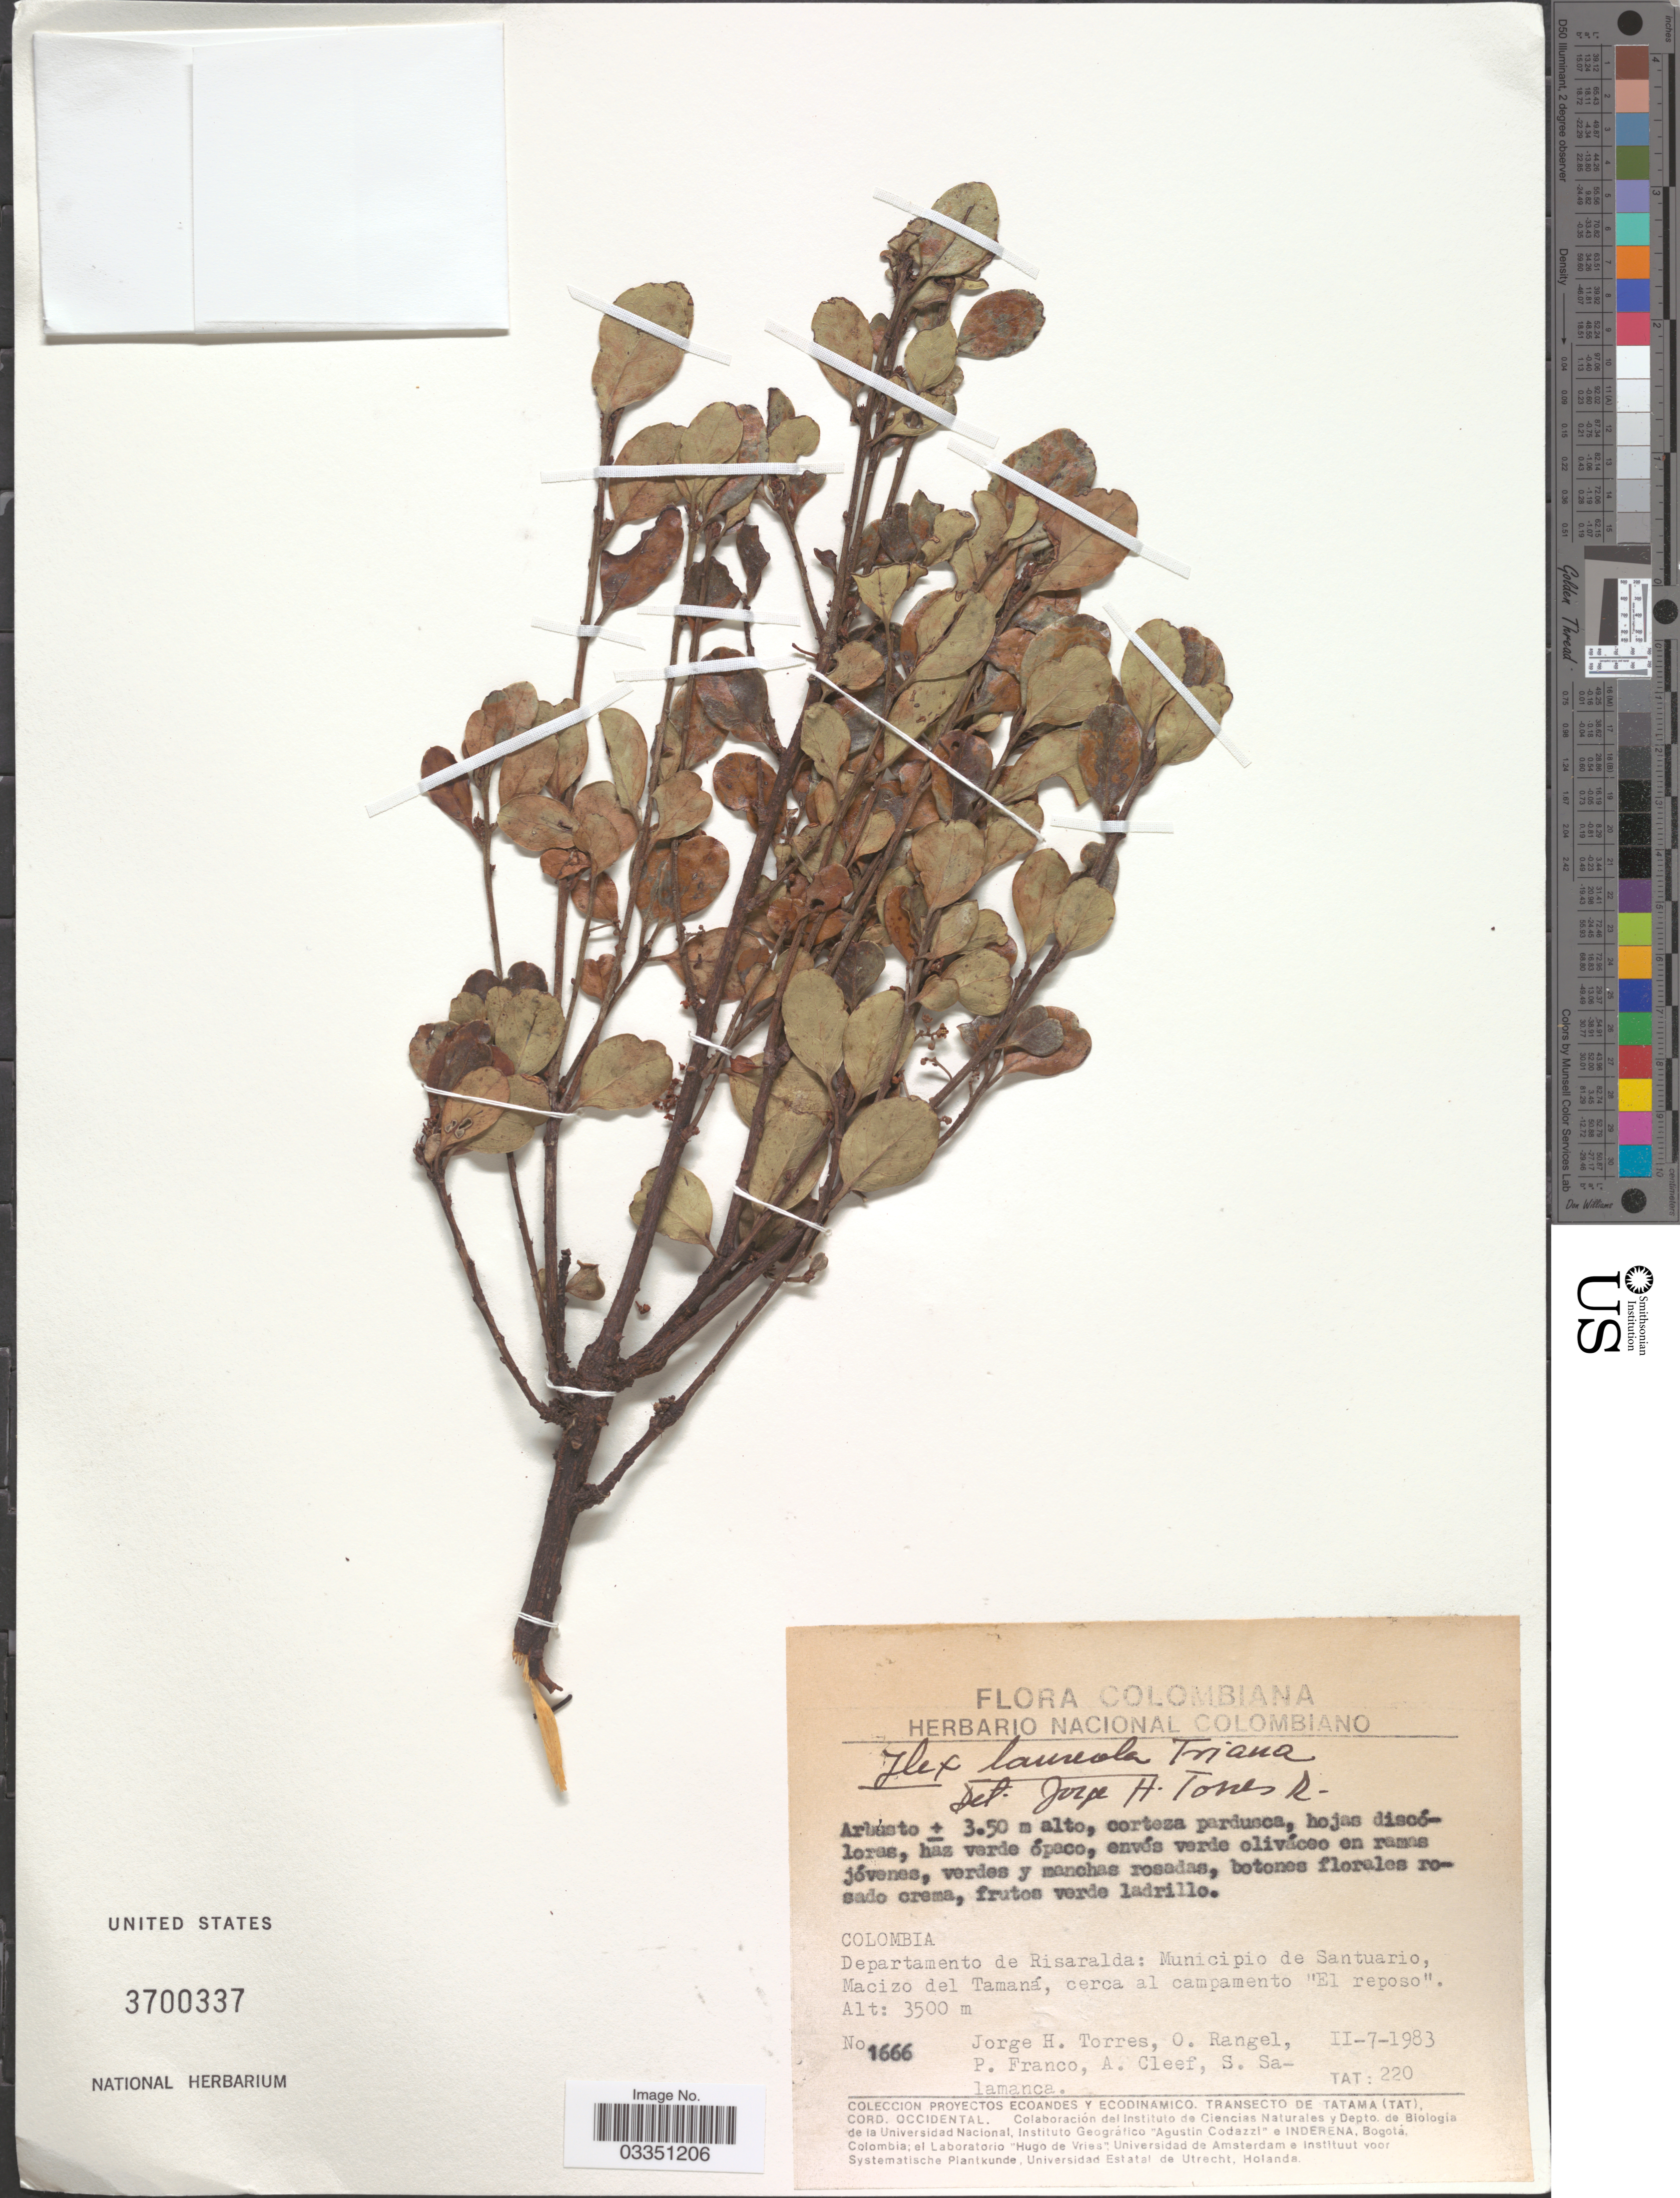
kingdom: Plantae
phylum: Tracheophyta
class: Magnoliopsida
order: Aquifoliales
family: Aquifoliaceae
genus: Ilex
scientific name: Ilex laureola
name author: Triana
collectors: J. H. Torres, O. Rangel, P. Franco, A. M. Cleef & S. Salamanca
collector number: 1666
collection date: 1983-02-07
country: Colombia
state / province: Risaralda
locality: Departamento de Risaralda: Municipio de Santuario, Macizo del Tamaná, cerca al campamento "El reposo".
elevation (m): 3500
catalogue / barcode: US 3700337